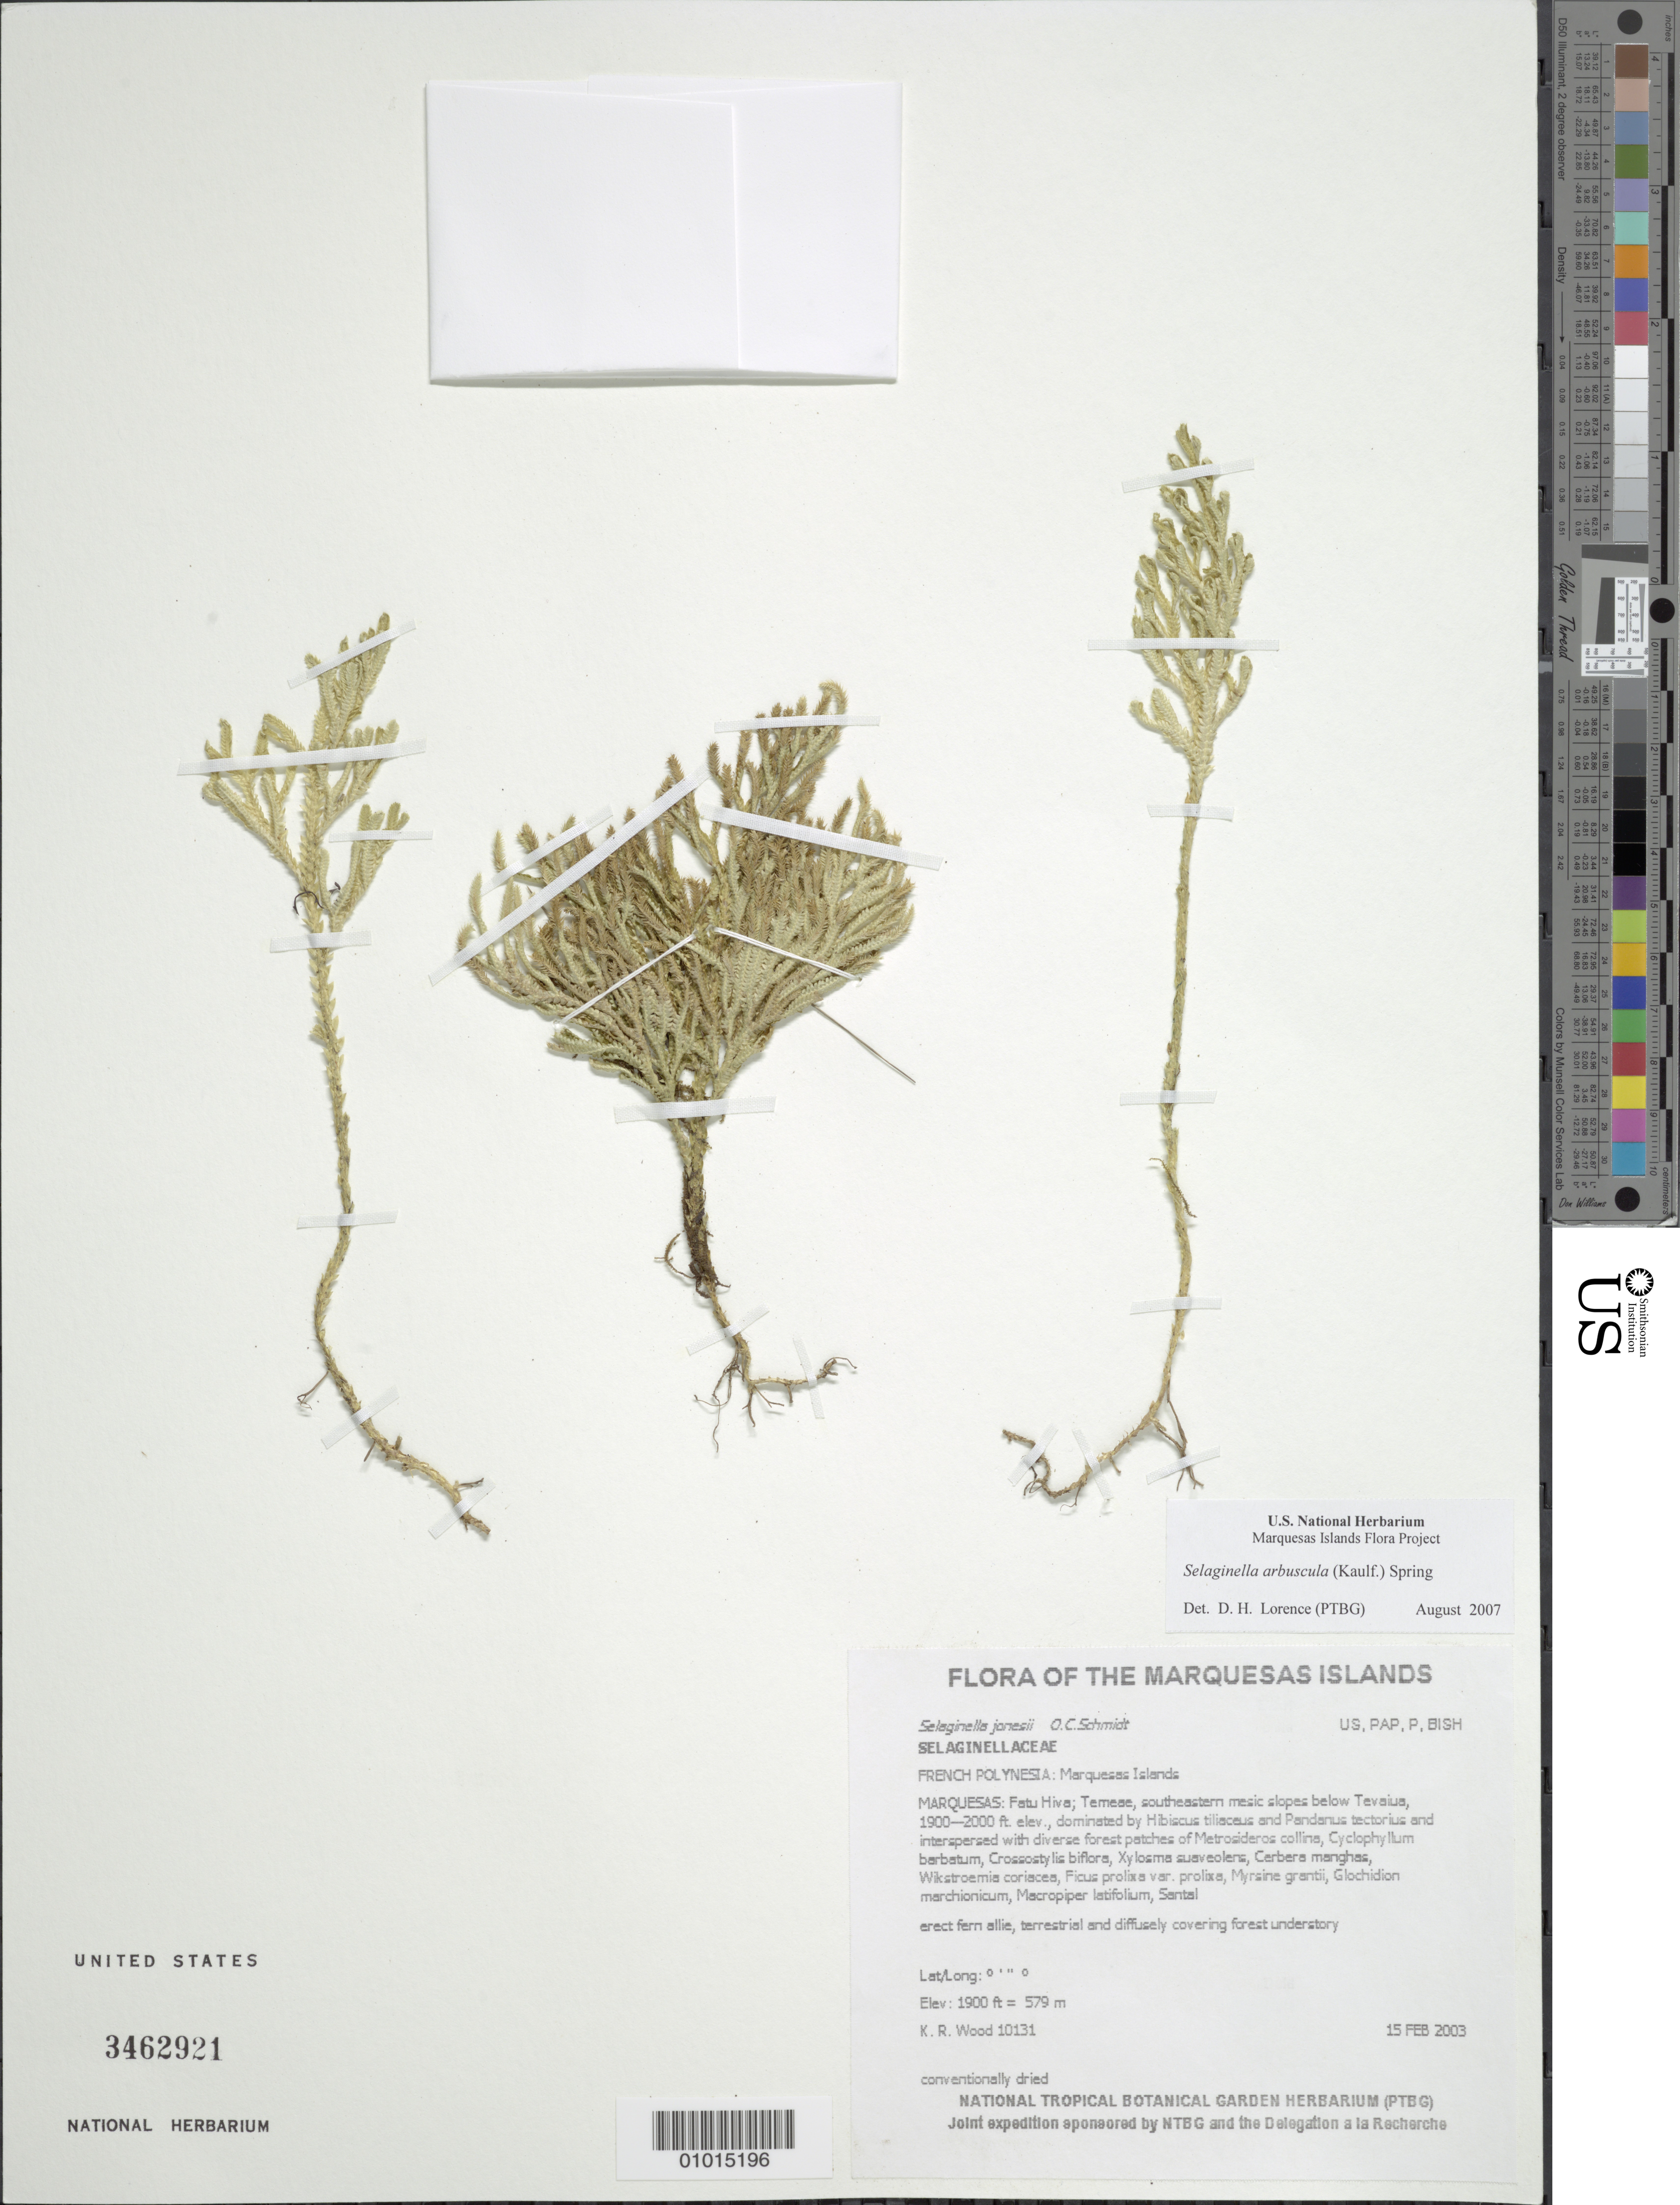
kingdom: Plantae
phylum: Tracheophyta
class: Lycopodiopsida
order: Selaginellales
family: Selaginellaceae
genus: Selaginella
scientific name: Selaginella arbuscula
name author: (Kualf.) Spring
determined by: Smith, Alan R., (UC)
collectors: K. R. Wood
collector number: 10131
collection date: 2003-02-15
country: French Polynesia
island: Fatu Hiva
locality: Temeae, southeastern mesic slopes below Tevaiua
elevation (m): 579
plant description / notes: Habitat degradation and destruction by feral goats and cattle, catastrophic extinction through environmental events, predation by rats that eat seeds, competition with non-native plant taxa such as Psidium guajava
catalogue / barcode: US 3462921